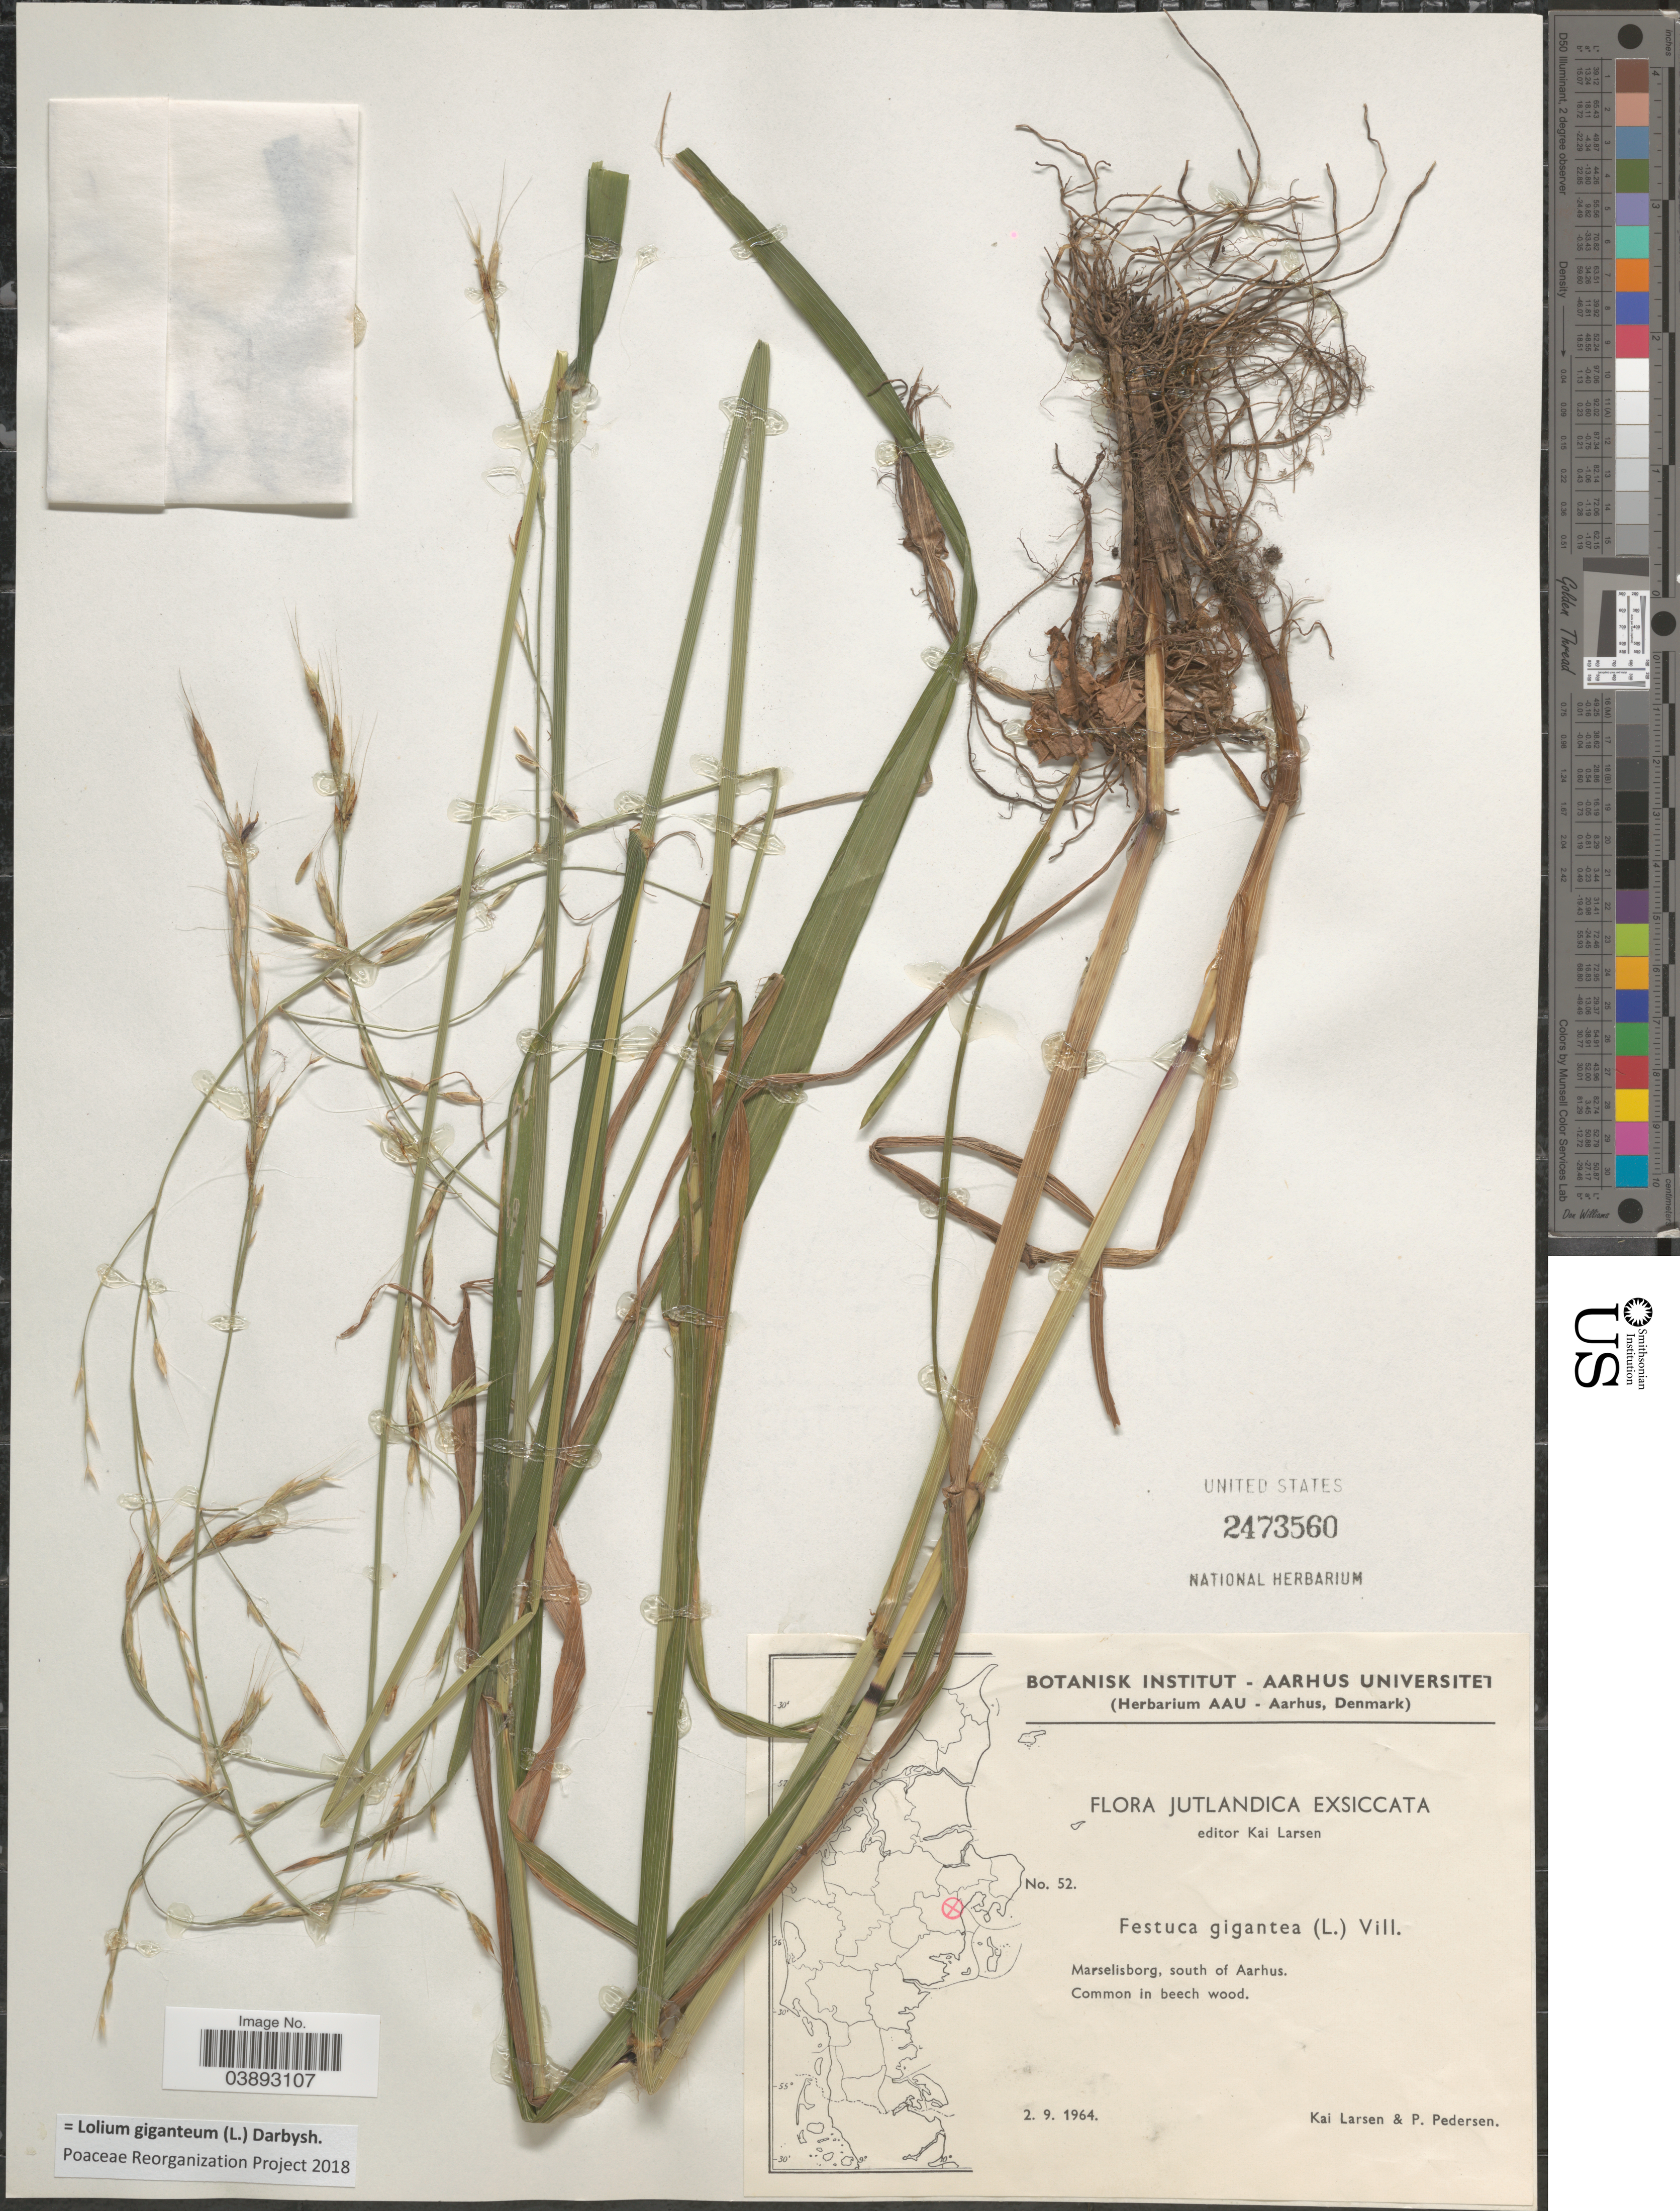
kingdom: Plantae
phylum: Tracheophyta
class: Liliopsida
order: Poales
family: Poaceae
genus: Lolium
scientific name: Lolium giganteum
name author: (L.) Darbysh.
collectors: K. Larsen & P. Pedersen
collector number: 52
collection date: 1964-09-02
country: Denmark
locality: Jutlandica. Marselisborg, south of Aarhus.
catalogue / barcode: US 2473560